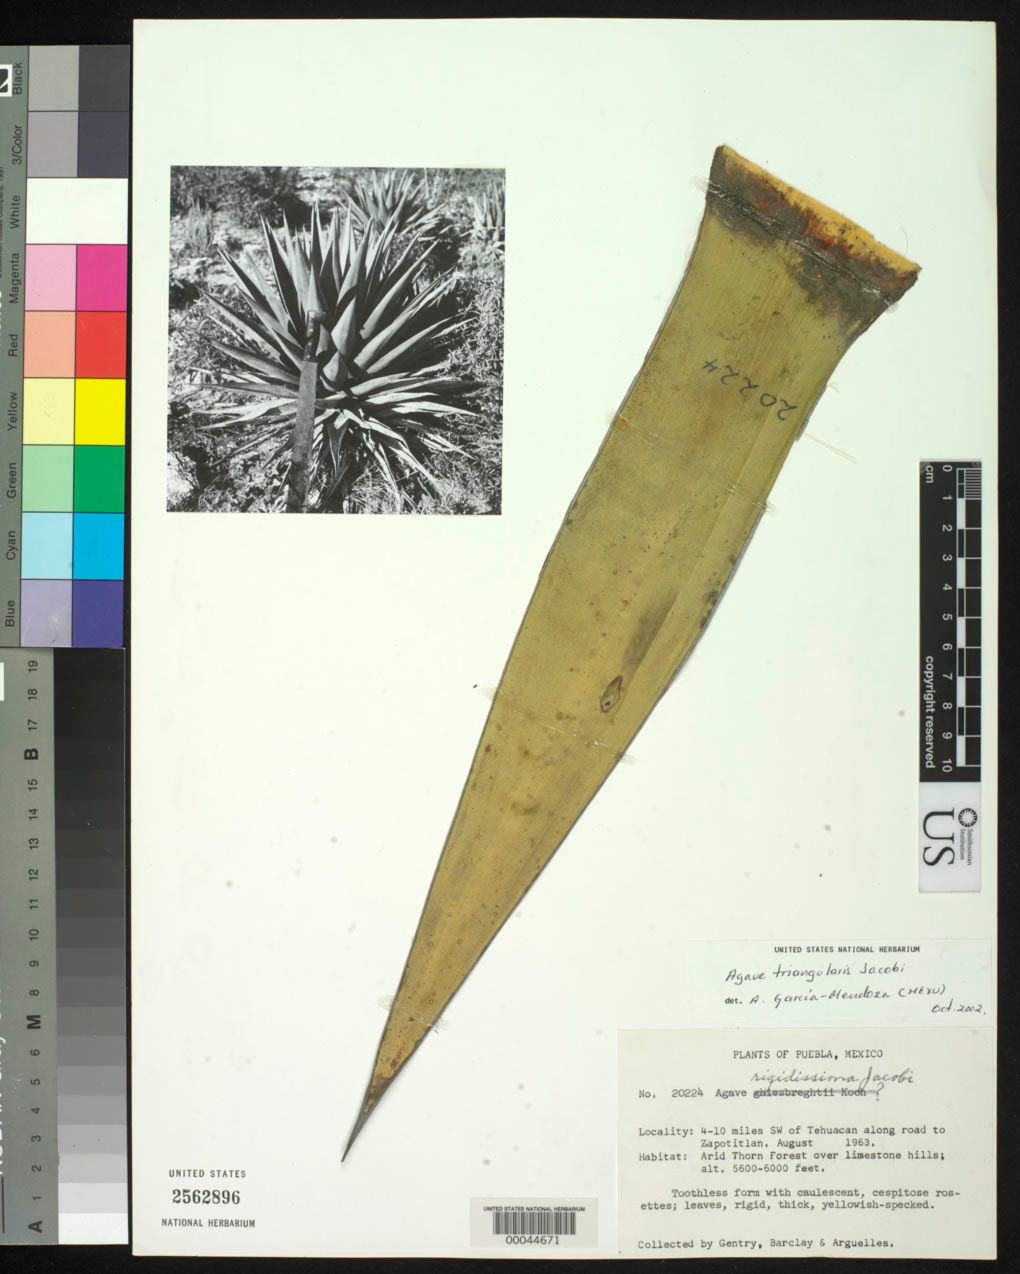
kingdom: Plantae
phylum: Tracheophyta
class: Liliopsida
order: Asparagales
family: Asparagaceae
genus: Agave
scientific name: Agave triangularis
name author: Jacobi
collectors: H. S. Gentry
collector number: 20224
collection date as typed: Aug 1963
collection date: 1963-08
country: Mexico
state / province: Puebla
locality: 4-10 mi SW of Tehuacan along road to Zapotitlan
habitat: Arid thorn forest over limestone hills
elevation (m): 1707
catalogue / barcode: US 2562896